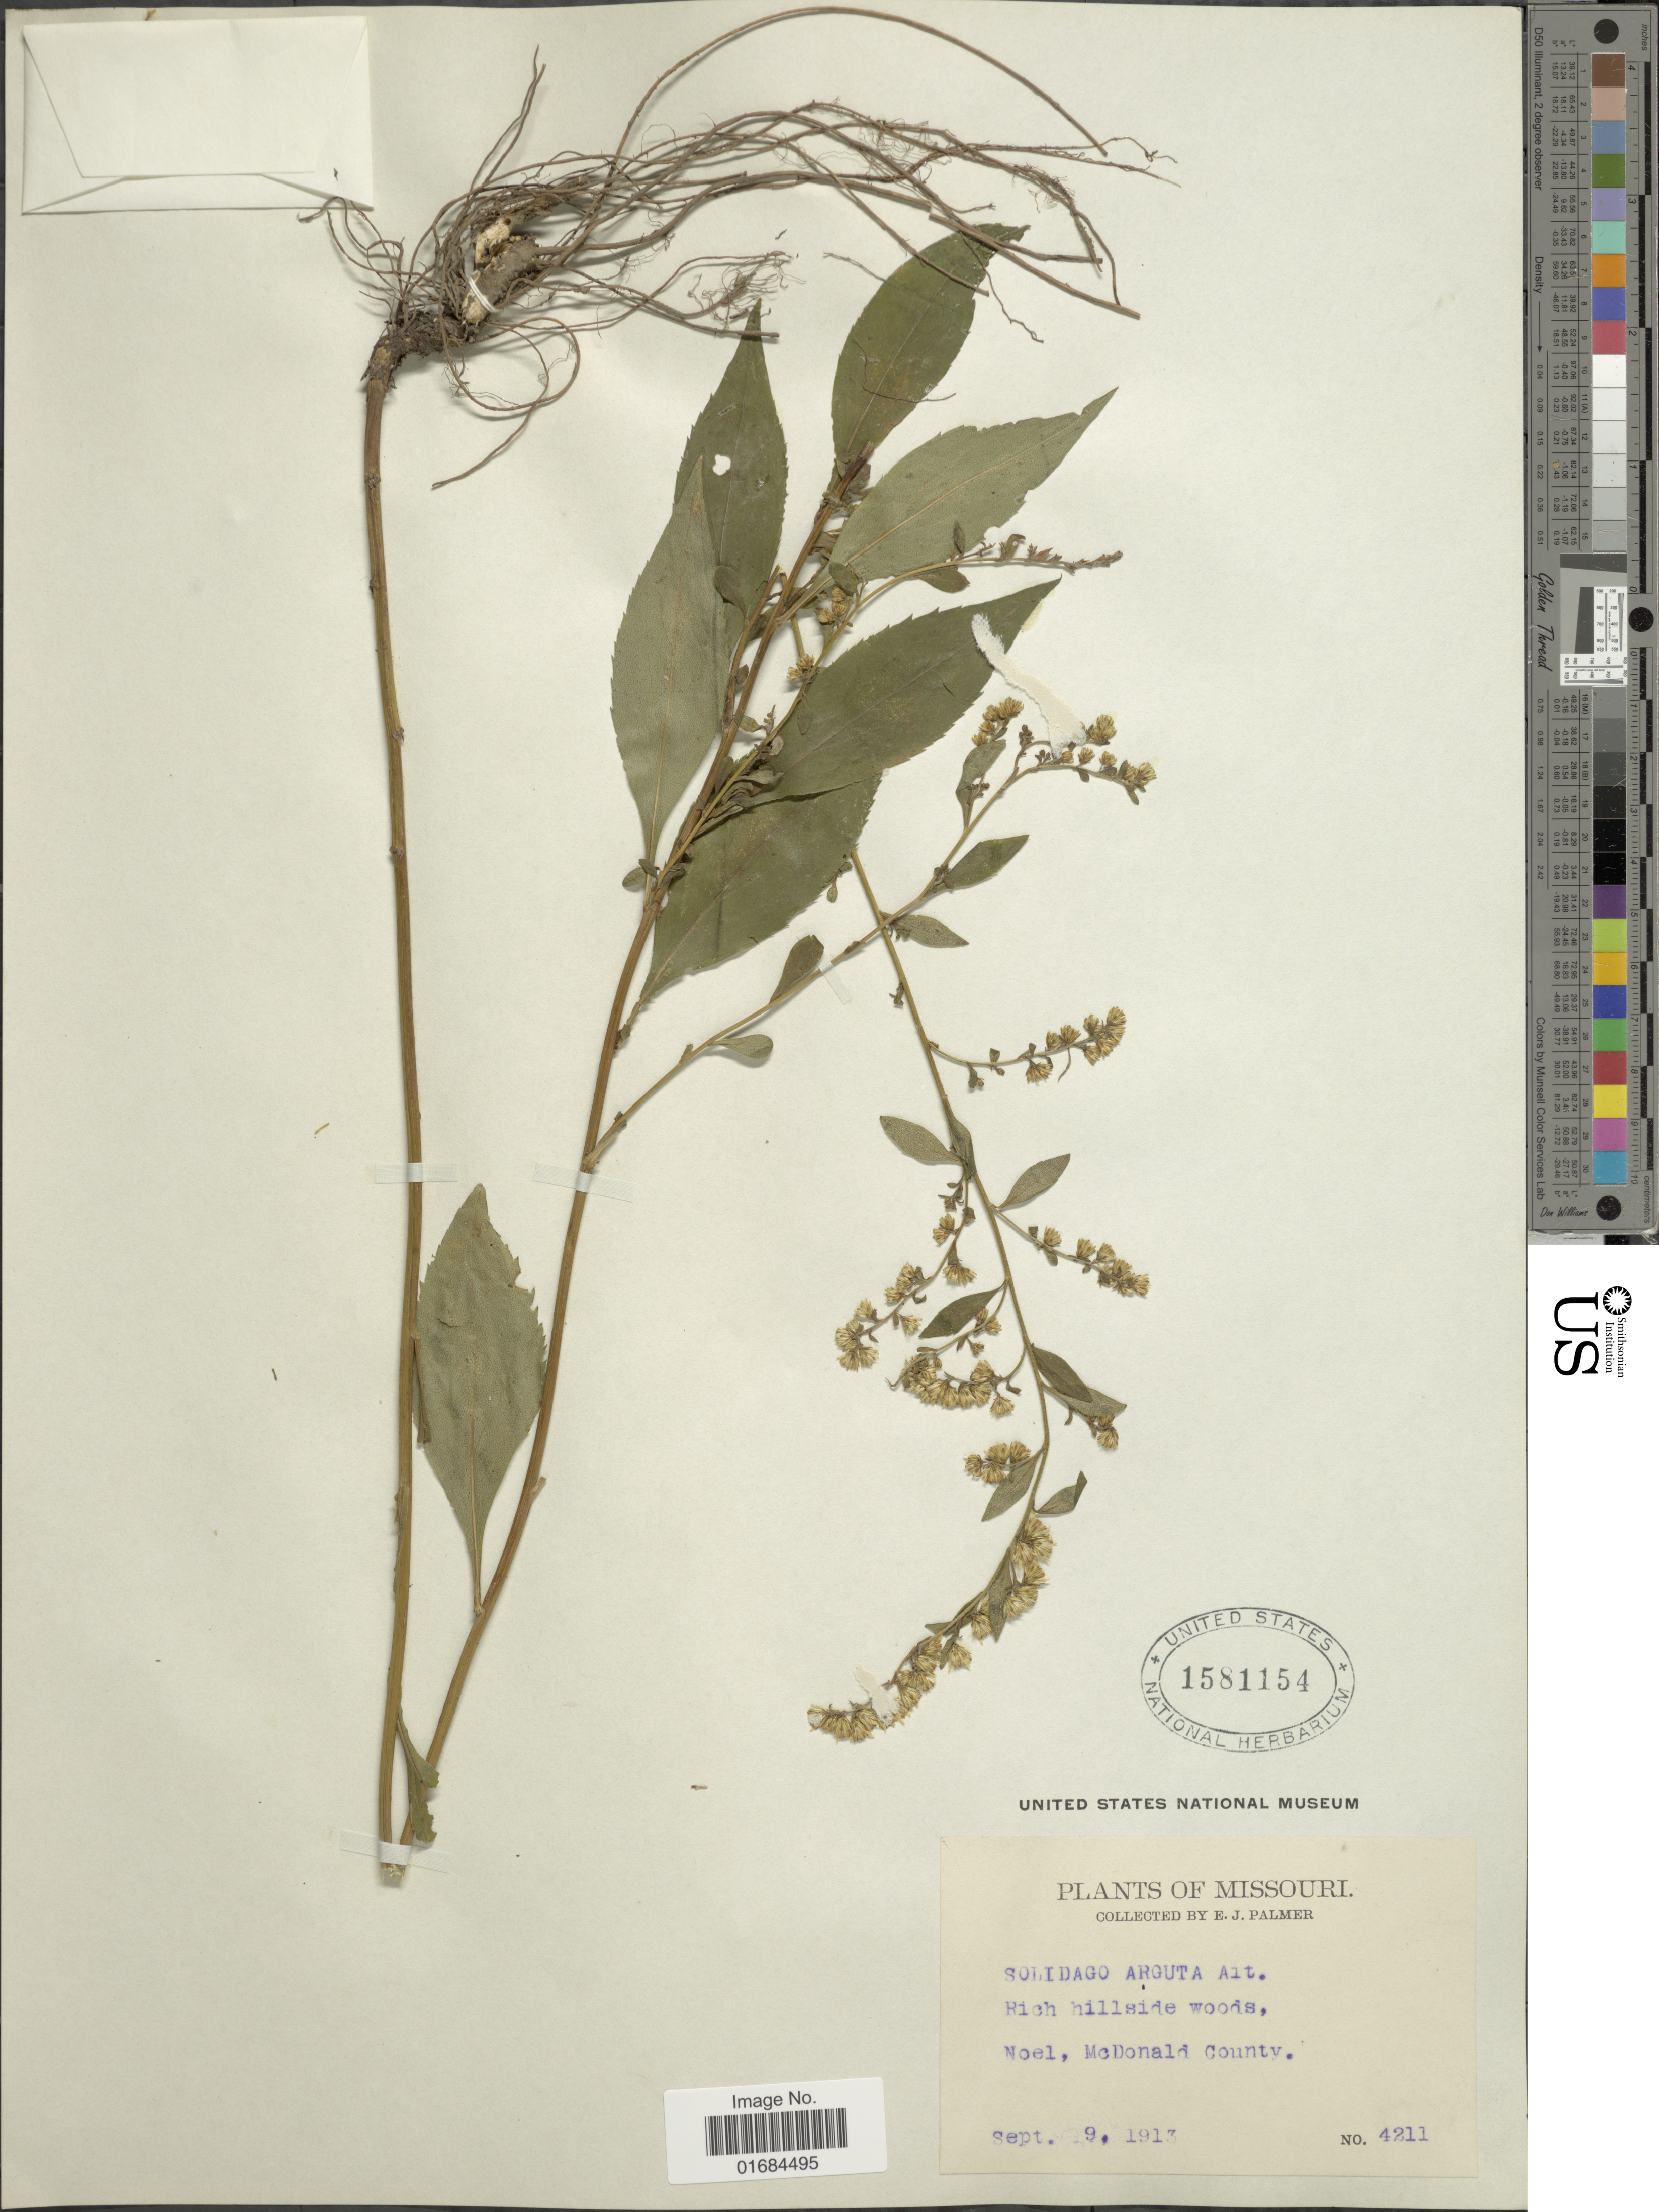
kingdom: Plantae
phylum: Tracheophyta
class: Magnoliopsida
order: Asterales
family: Asteraceae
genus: Solidago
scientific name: Solidago arguta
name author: Aiton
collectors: E. J. Palmer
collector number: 4211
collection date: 1913-09-29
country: United States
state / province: Missouri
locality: Rich hillside woods, Noel, Mcdonald County.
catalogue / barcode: US 1581154